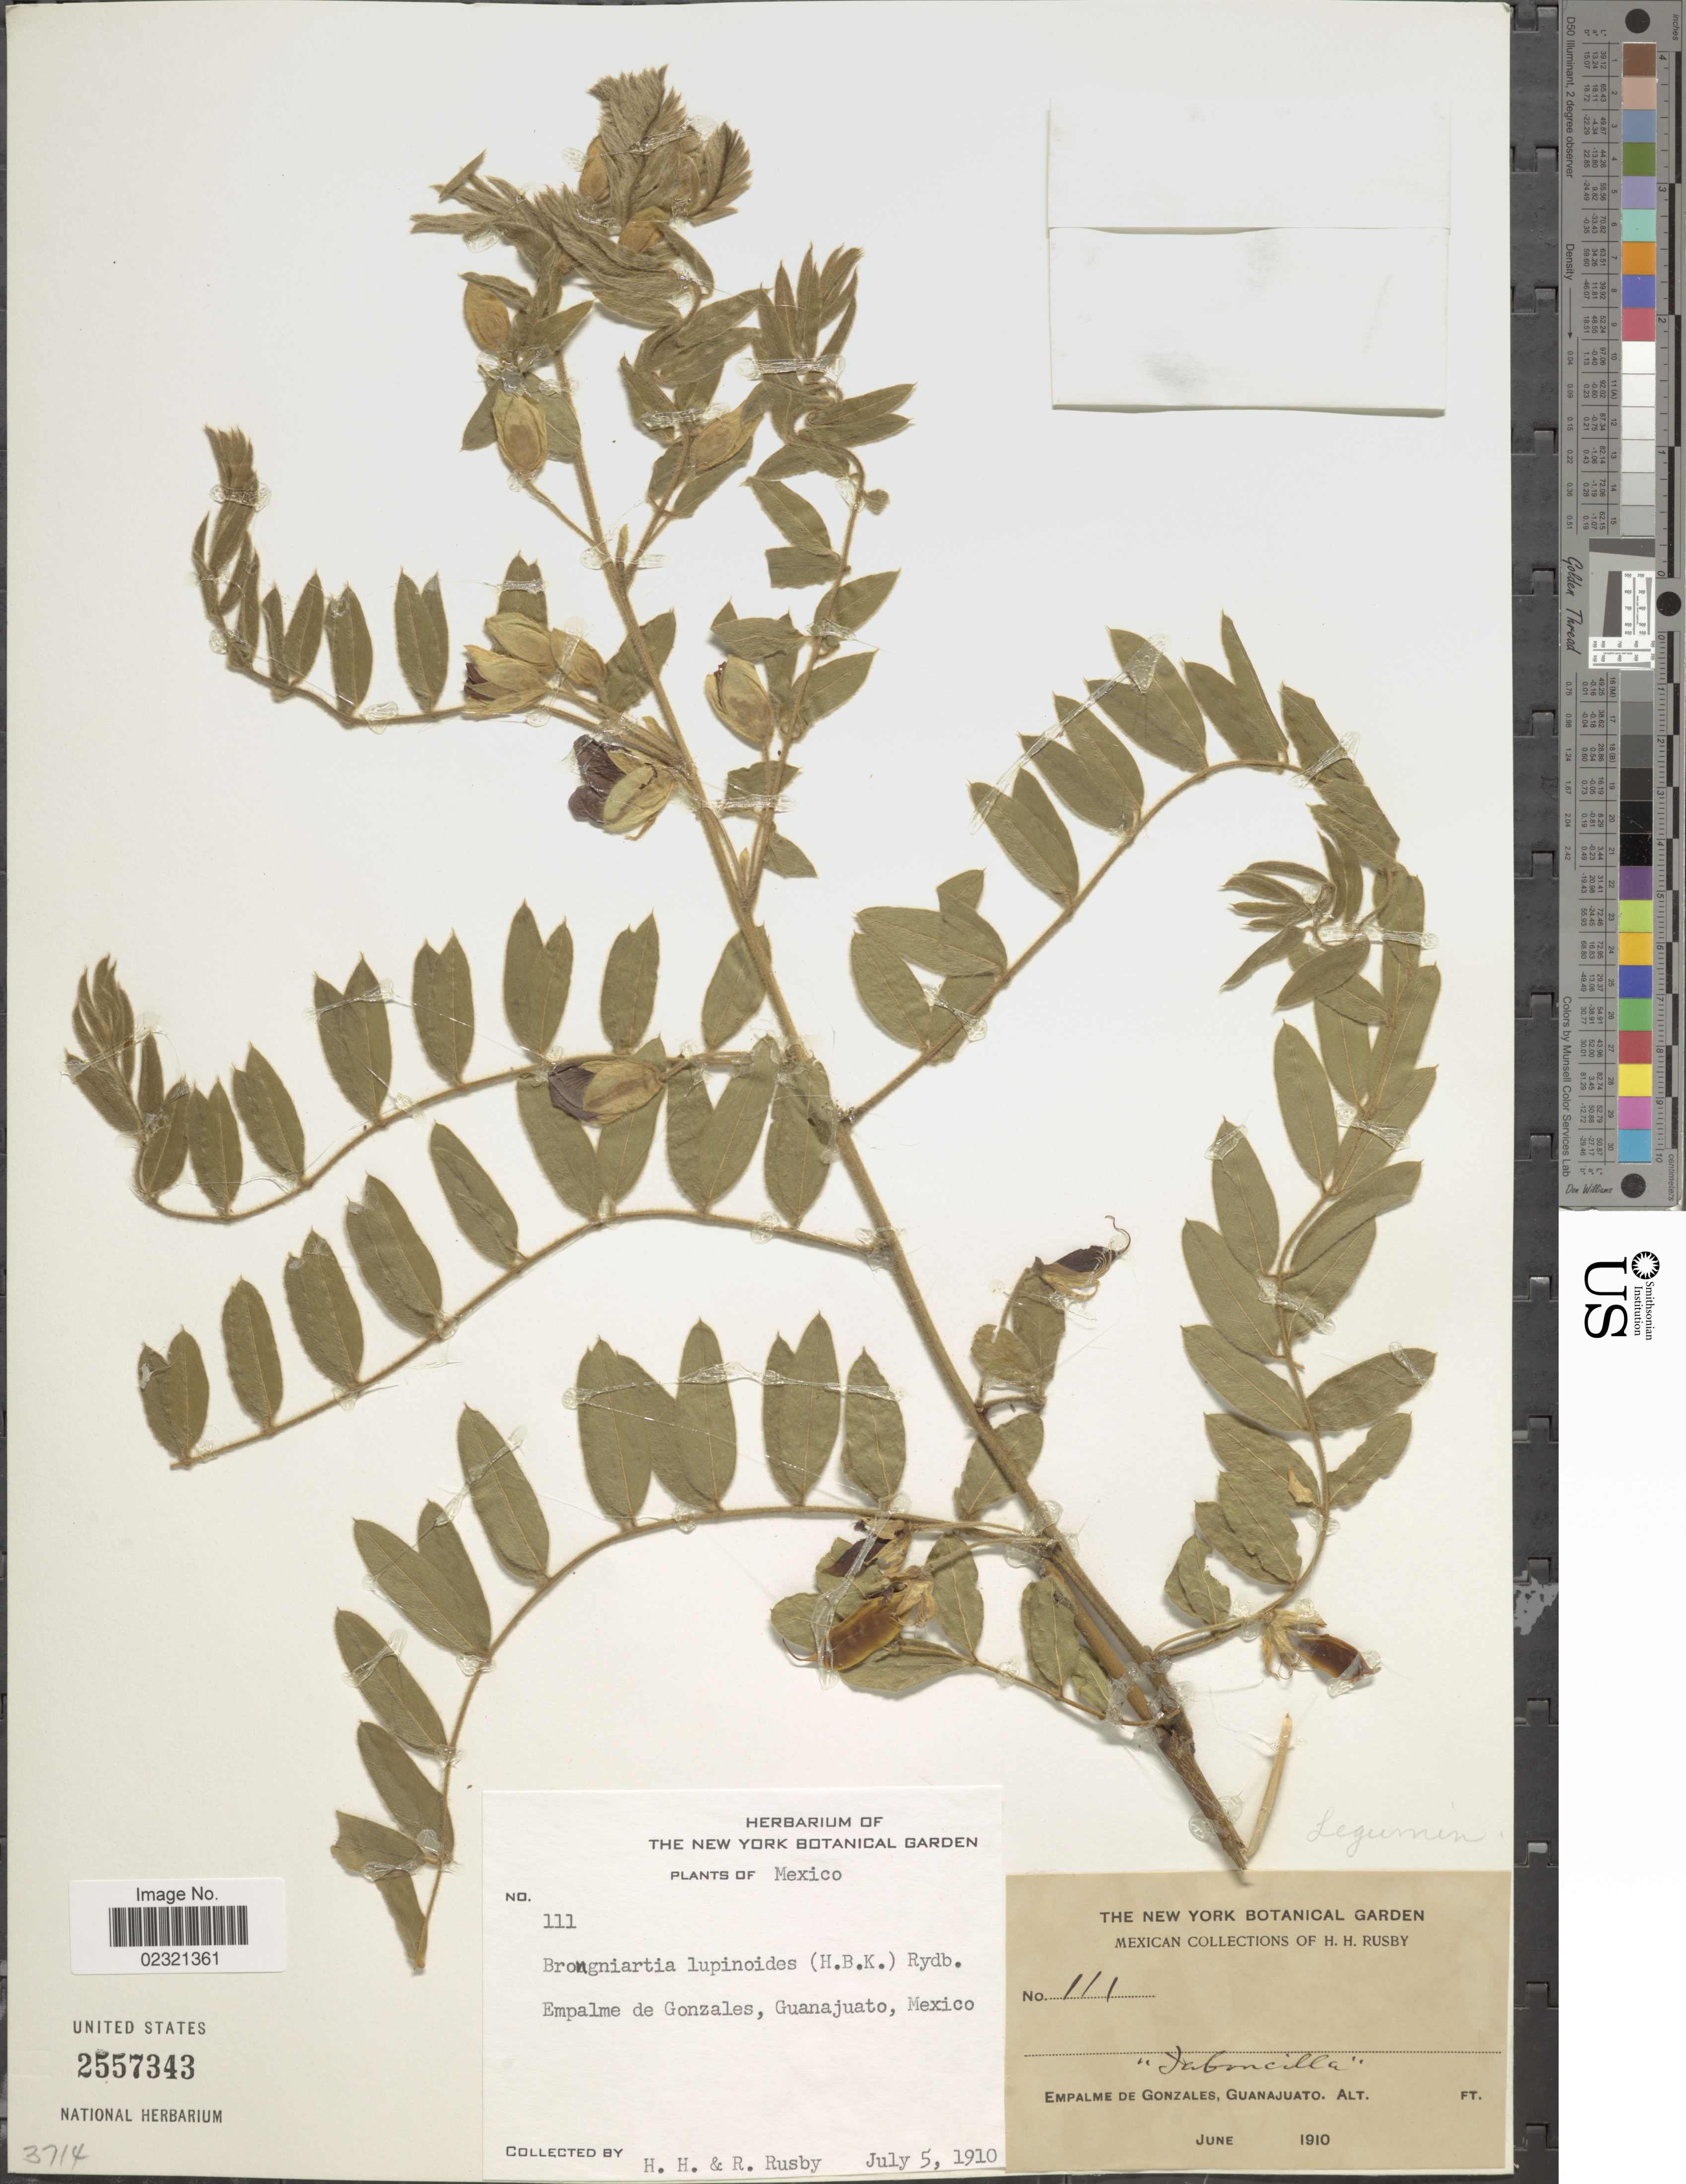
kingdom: Plantae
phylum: Tracheophyta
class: Magnoliopsida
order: Fabales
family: Fabaceae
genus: Brongniartia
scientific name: Brongniartia lupinoides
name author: (Kunth) Taub.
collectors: H. H. Rusby & R. R. Rusby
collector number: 111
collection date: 1910-07-05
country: Mexico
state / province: México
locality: Empalme de Gonzales, Guanajuato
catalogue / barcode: US 2557343